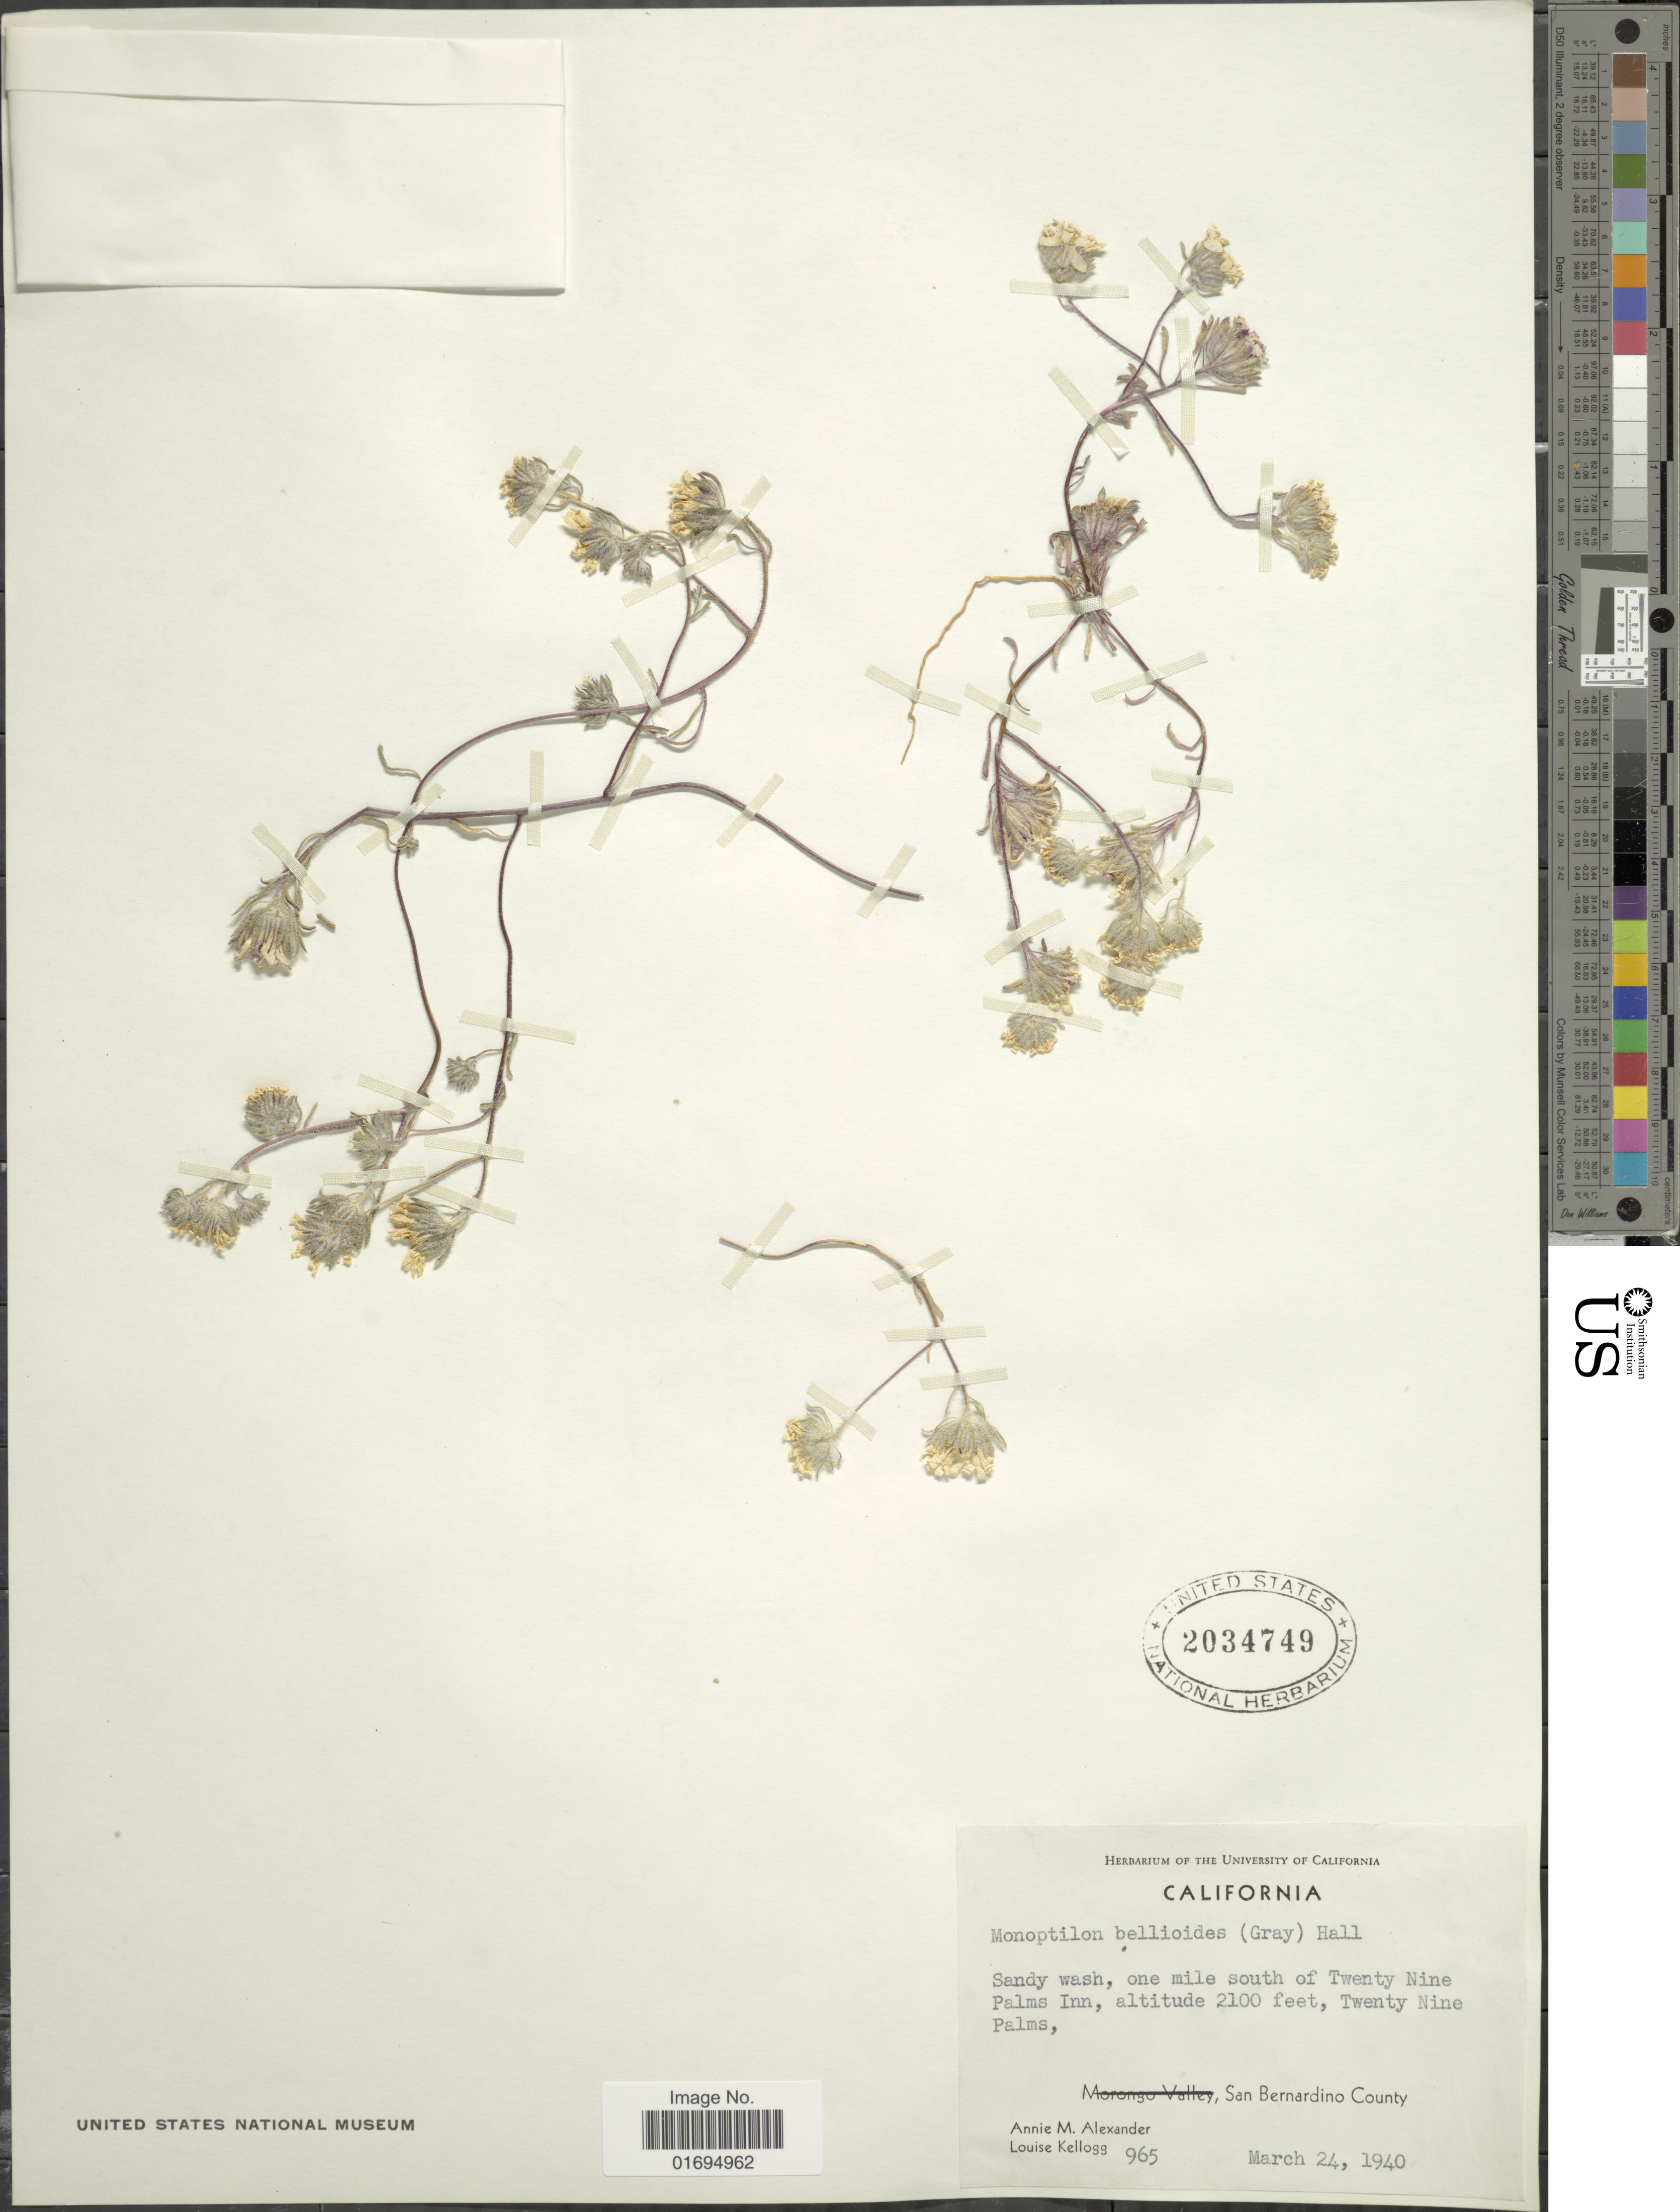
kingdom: Plantae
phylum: Tracheophyta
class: Magnoliopsida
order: Asterales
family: Asteraceae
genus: Monoptilon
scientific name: Monoptilon bellioides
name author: (A. Gray) H.M. Hall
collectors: A. M. Alexander & L. Kellogg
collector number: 965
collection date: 1940-03-24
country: United States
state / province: California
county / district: San Bernardino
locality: One mile south of Twenty Nine Palms Inn, Twenty Nine Palms, San Bernardino County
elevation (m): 640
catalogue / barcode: US 2034749